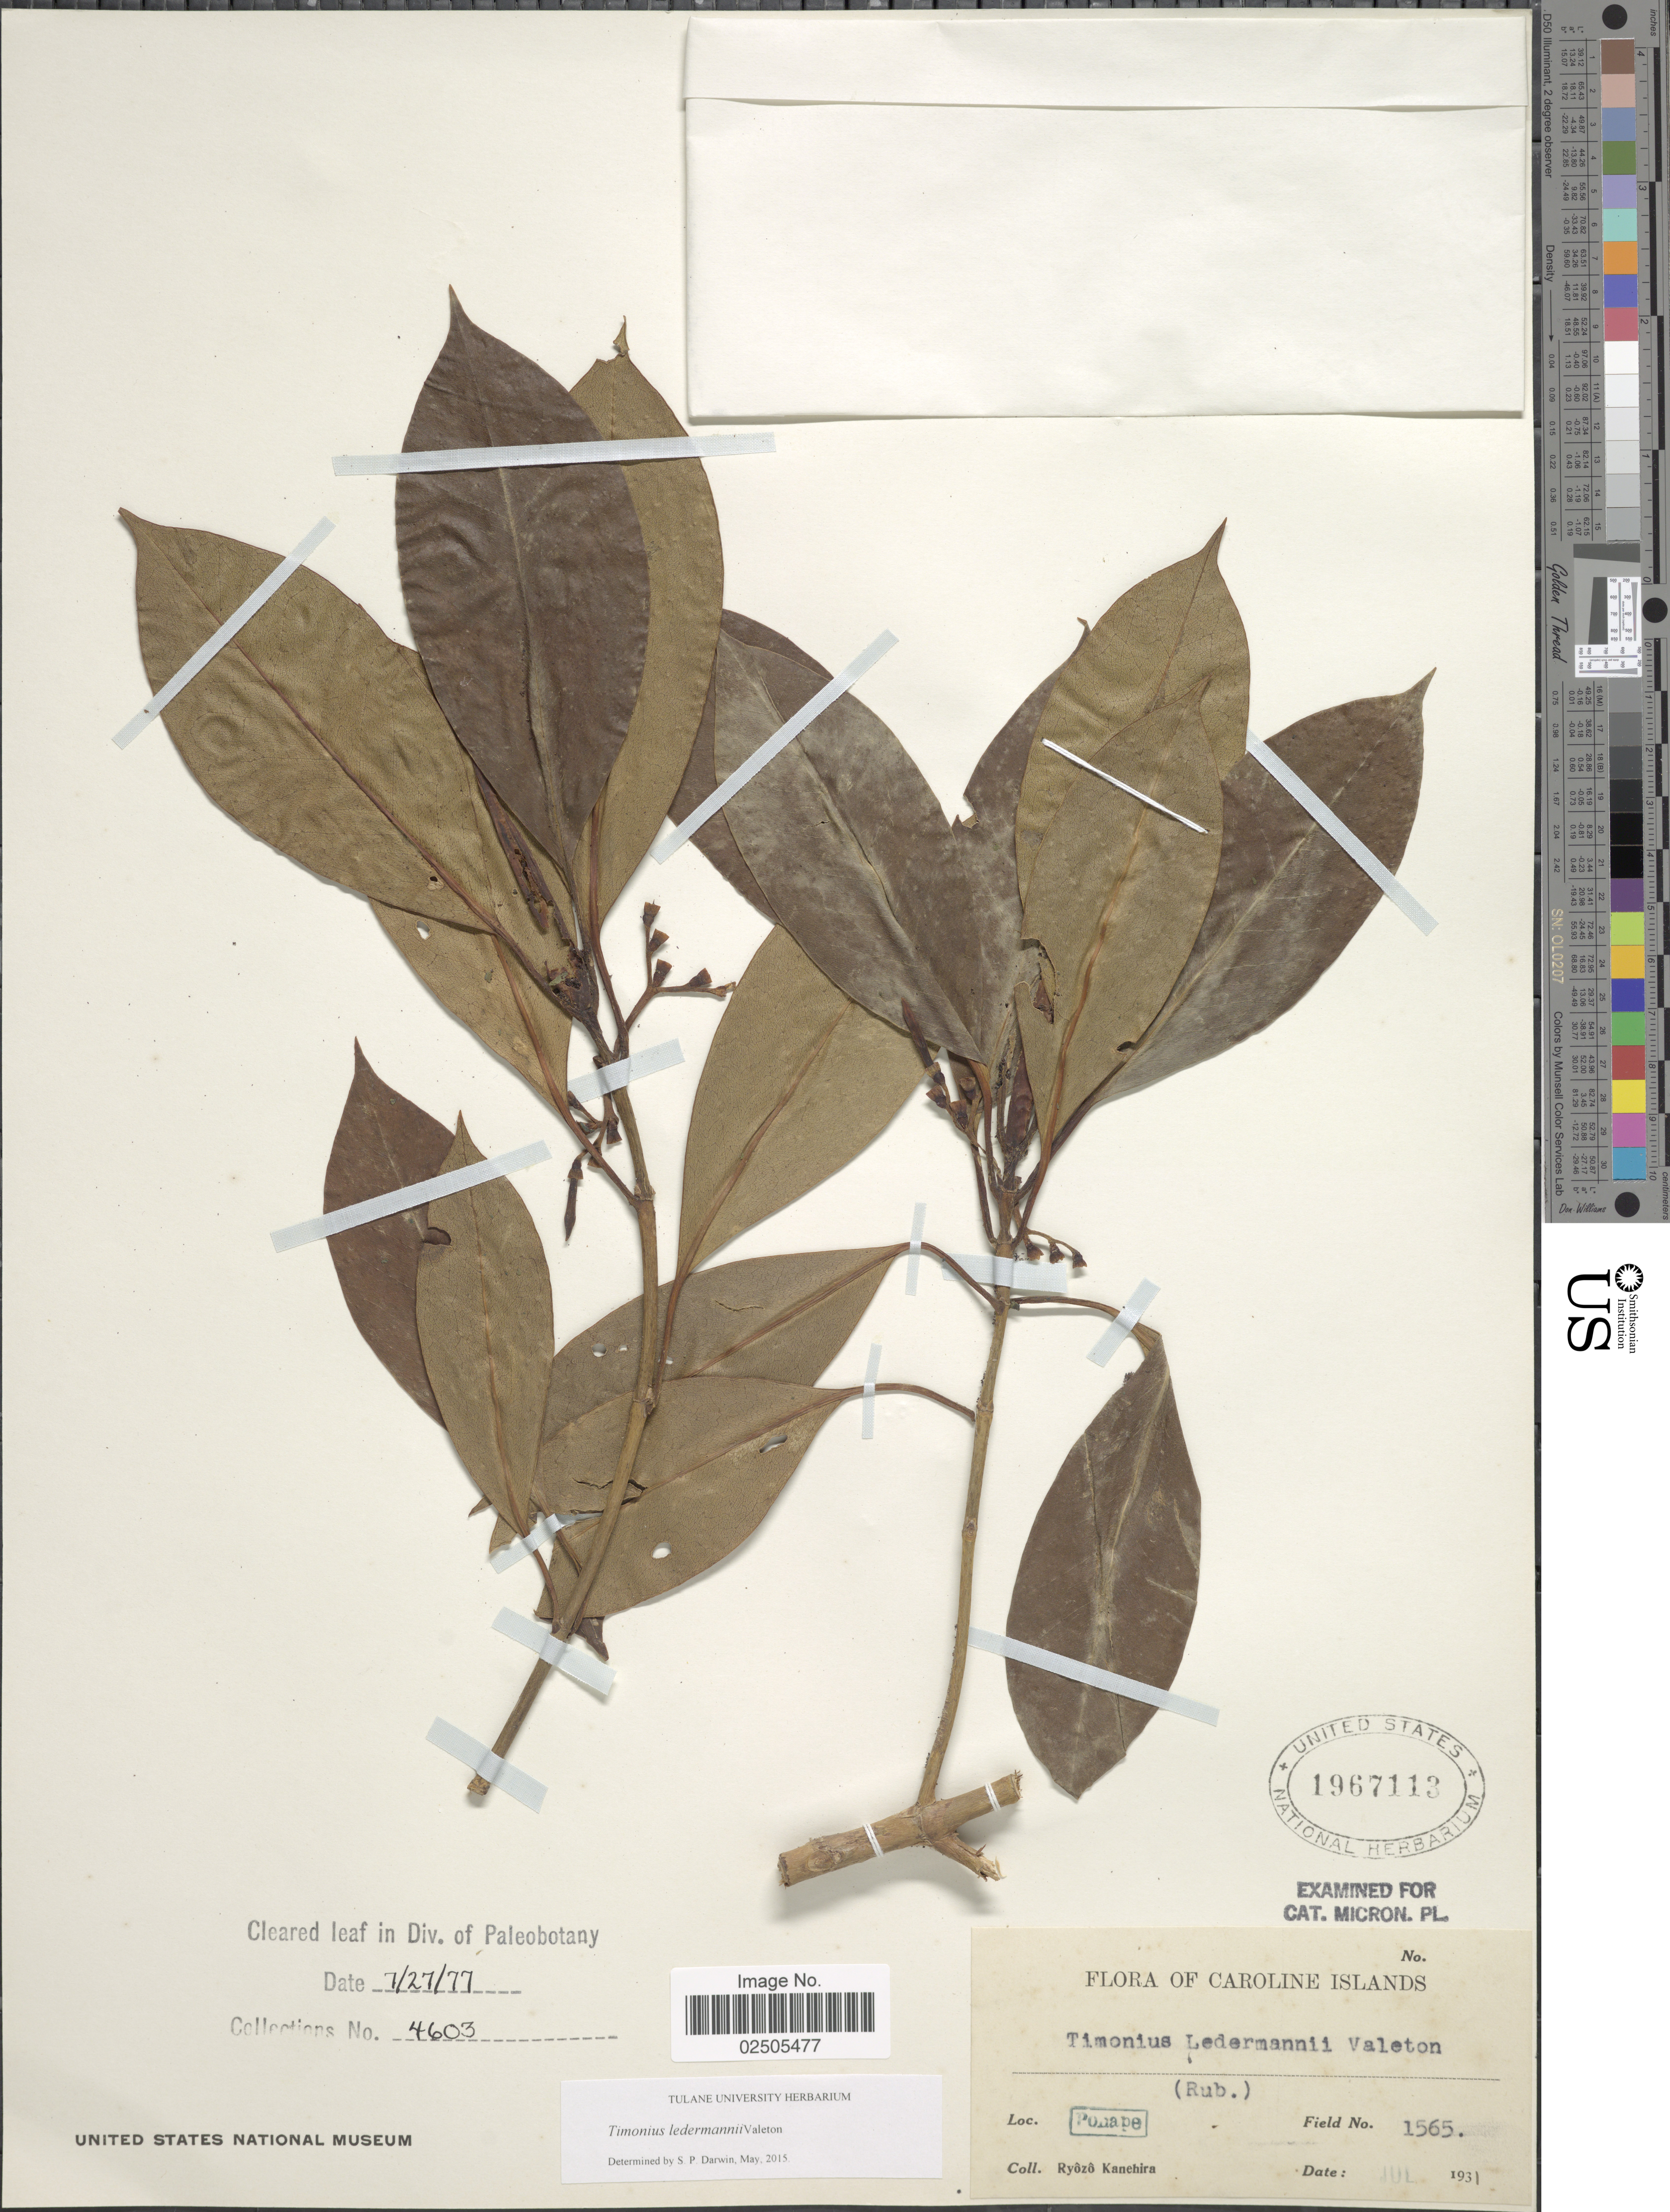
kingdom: Plantae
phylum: Tracheophyta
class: Magnoliopsida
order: Gentianales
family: Rubiaceae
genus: Timonius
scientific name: Timonius ledermannii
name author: Valeton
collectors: R. Kanehira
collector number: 1565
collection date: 1931-07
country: Micronesia, Federated States of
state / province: Pohnpei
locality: Caroline Islands, Ponape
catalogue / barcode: US 1967113